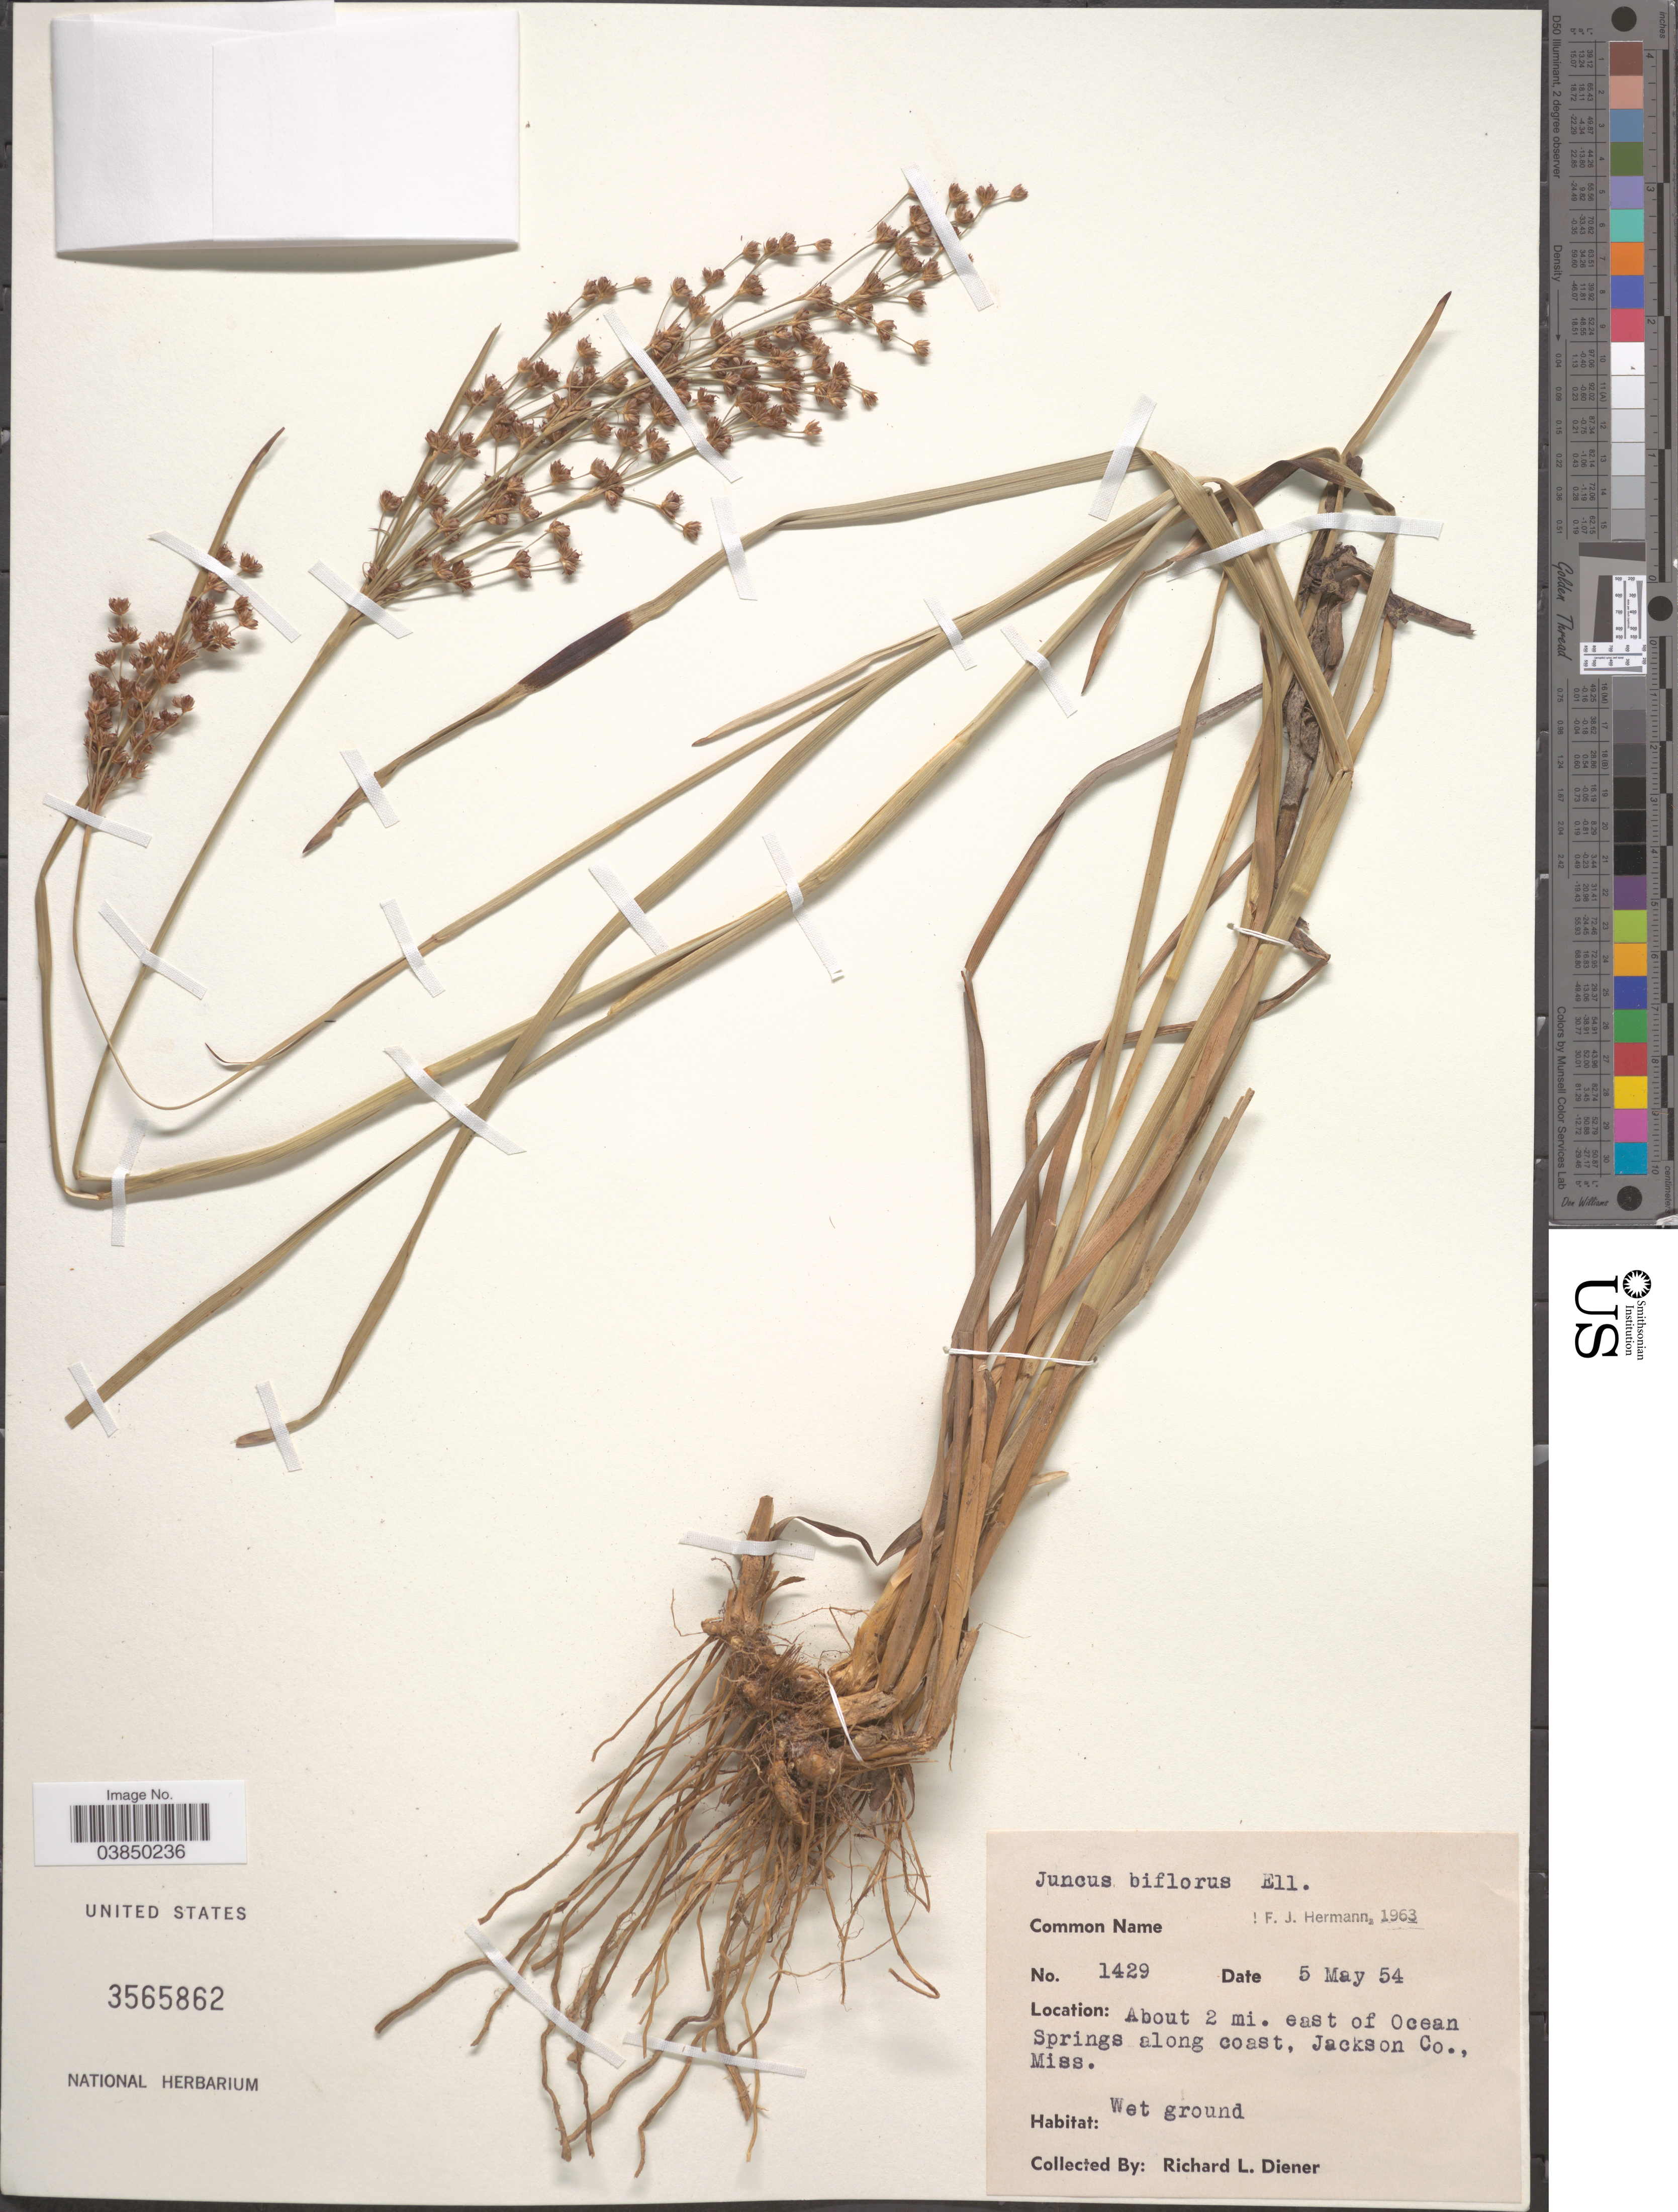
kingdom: Plantae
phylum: Tracheophyta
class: Liliopsida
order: Poales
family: Juncaceae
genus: Juncus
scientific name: Juncus biflorus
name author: Ell.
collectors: R. Diener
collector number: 1429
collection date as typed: Transcribed d/m/y: 5/5/54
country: United States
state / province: Mississippi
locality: About 2 mi. east of Ocean Springs along coast, Jackson Co.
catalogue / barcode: US 3565862